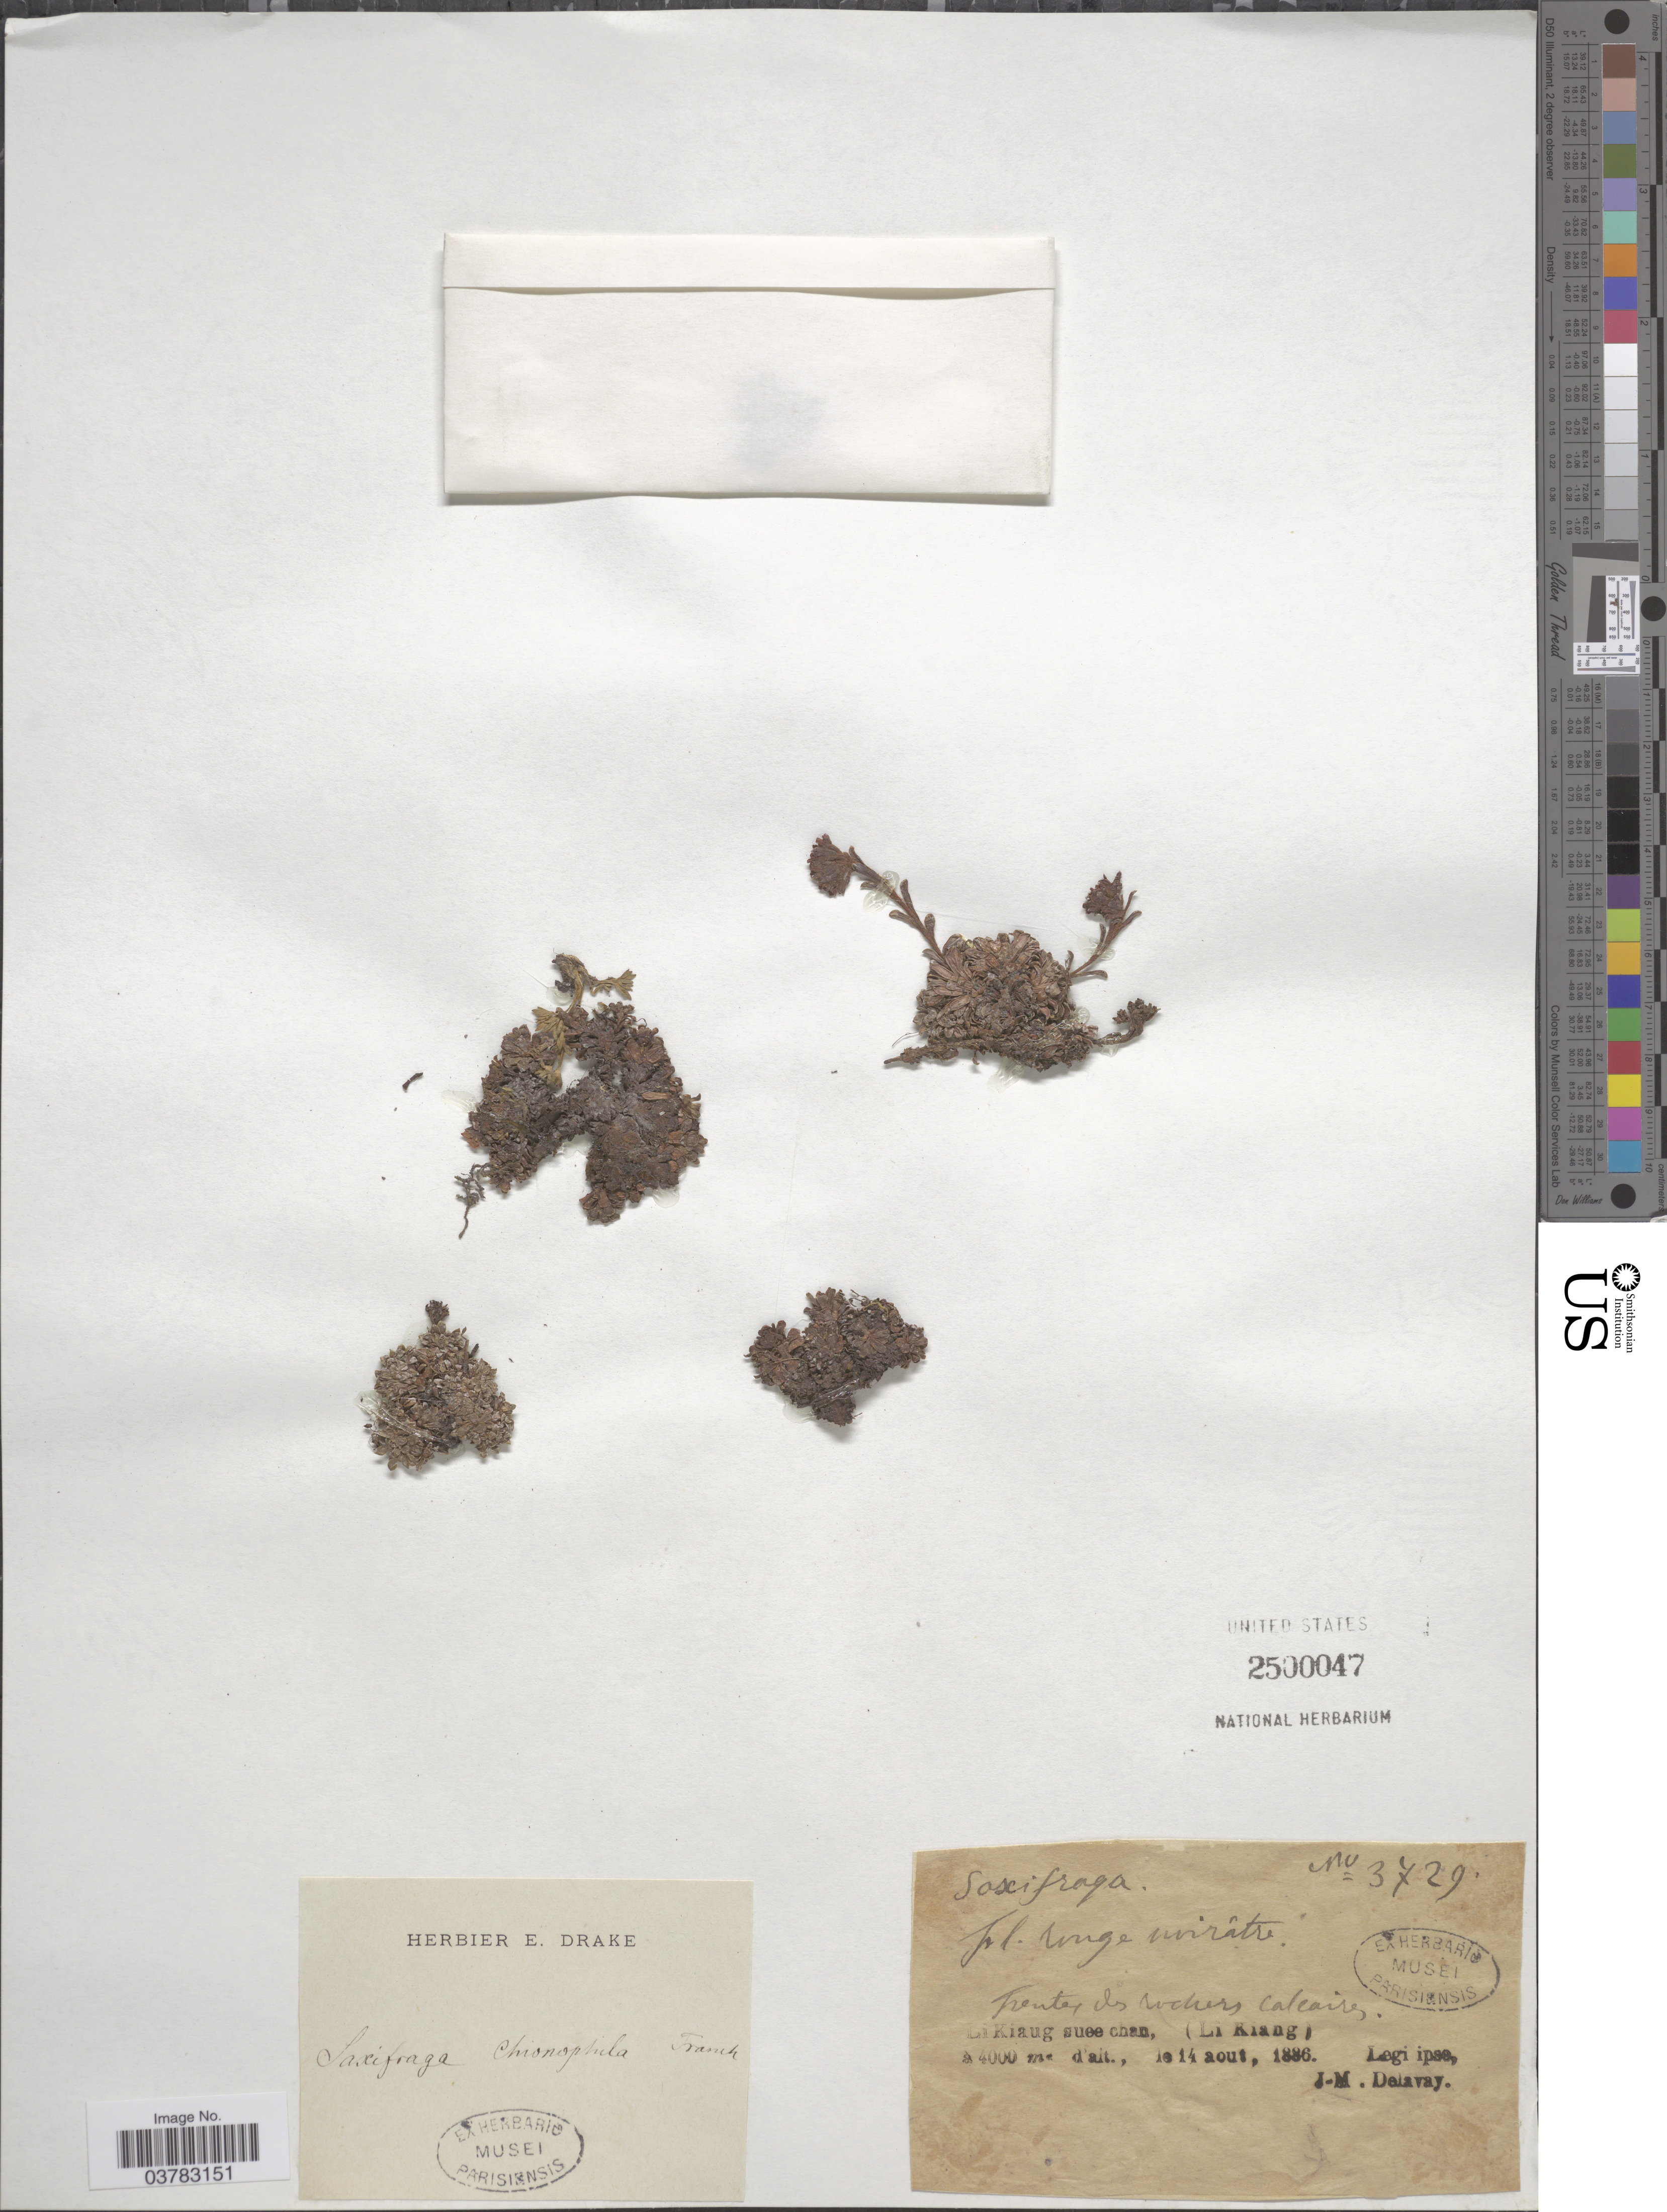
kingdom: Plantae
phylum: Tracheophyta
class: Magnoliopsida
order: Saxifragales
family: Saxifragaceae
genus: Saxifraga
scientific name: Saxifraga chionophila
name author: Franch.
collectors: J. Delavay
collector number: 3729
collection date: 1886-08-14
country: China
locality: Li Kiaug suee chan (Li Kiang).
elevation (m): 4000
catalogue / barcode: US 2500047